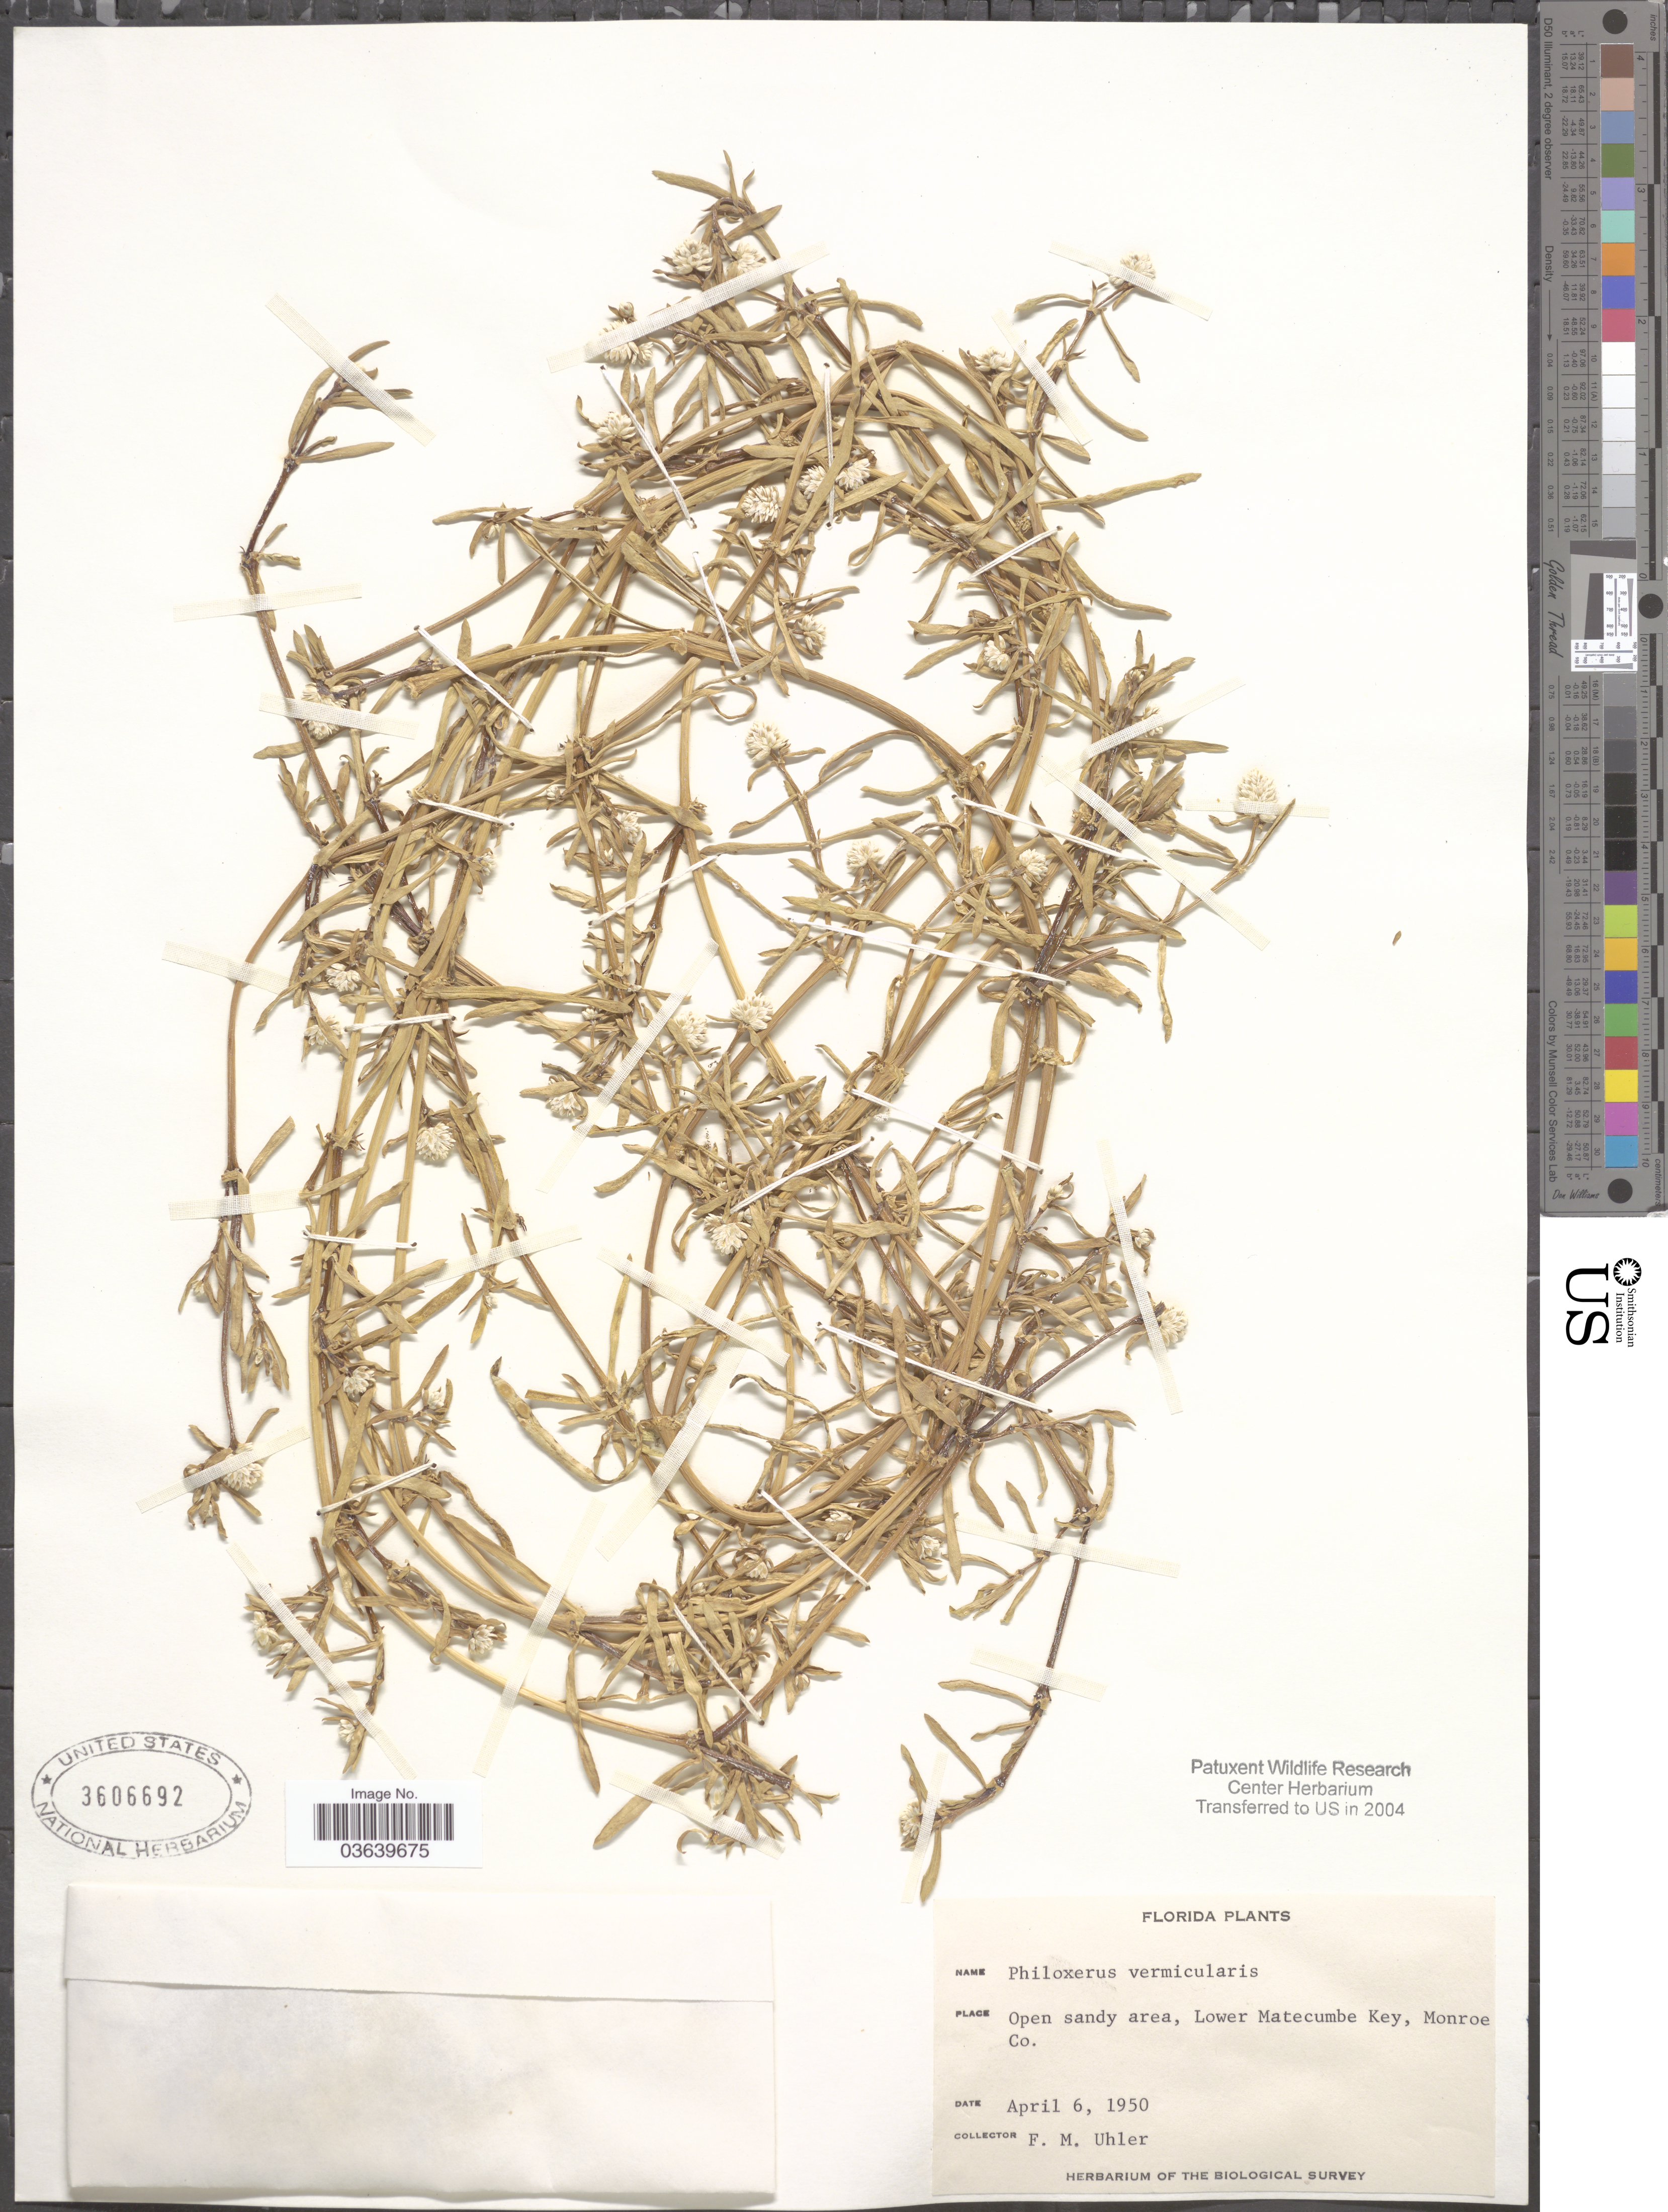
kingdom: Plantae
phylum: Tracheophyta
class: Magnoliopsida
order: Caryophyllales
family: Amaranthaceae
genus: Gomphrena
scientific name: Gomphrena vermicularis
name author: L.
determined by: Strong, Mark T., (BOT), Smithsonian Institution - National Museum of Natural History (UNITED STATES)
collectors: F. M. Uhler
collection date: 1950-04-06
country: United States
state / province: Florida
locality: Open sandy area, Lower Matecumbe Key, Monroe Co.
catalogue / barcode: US 3606692